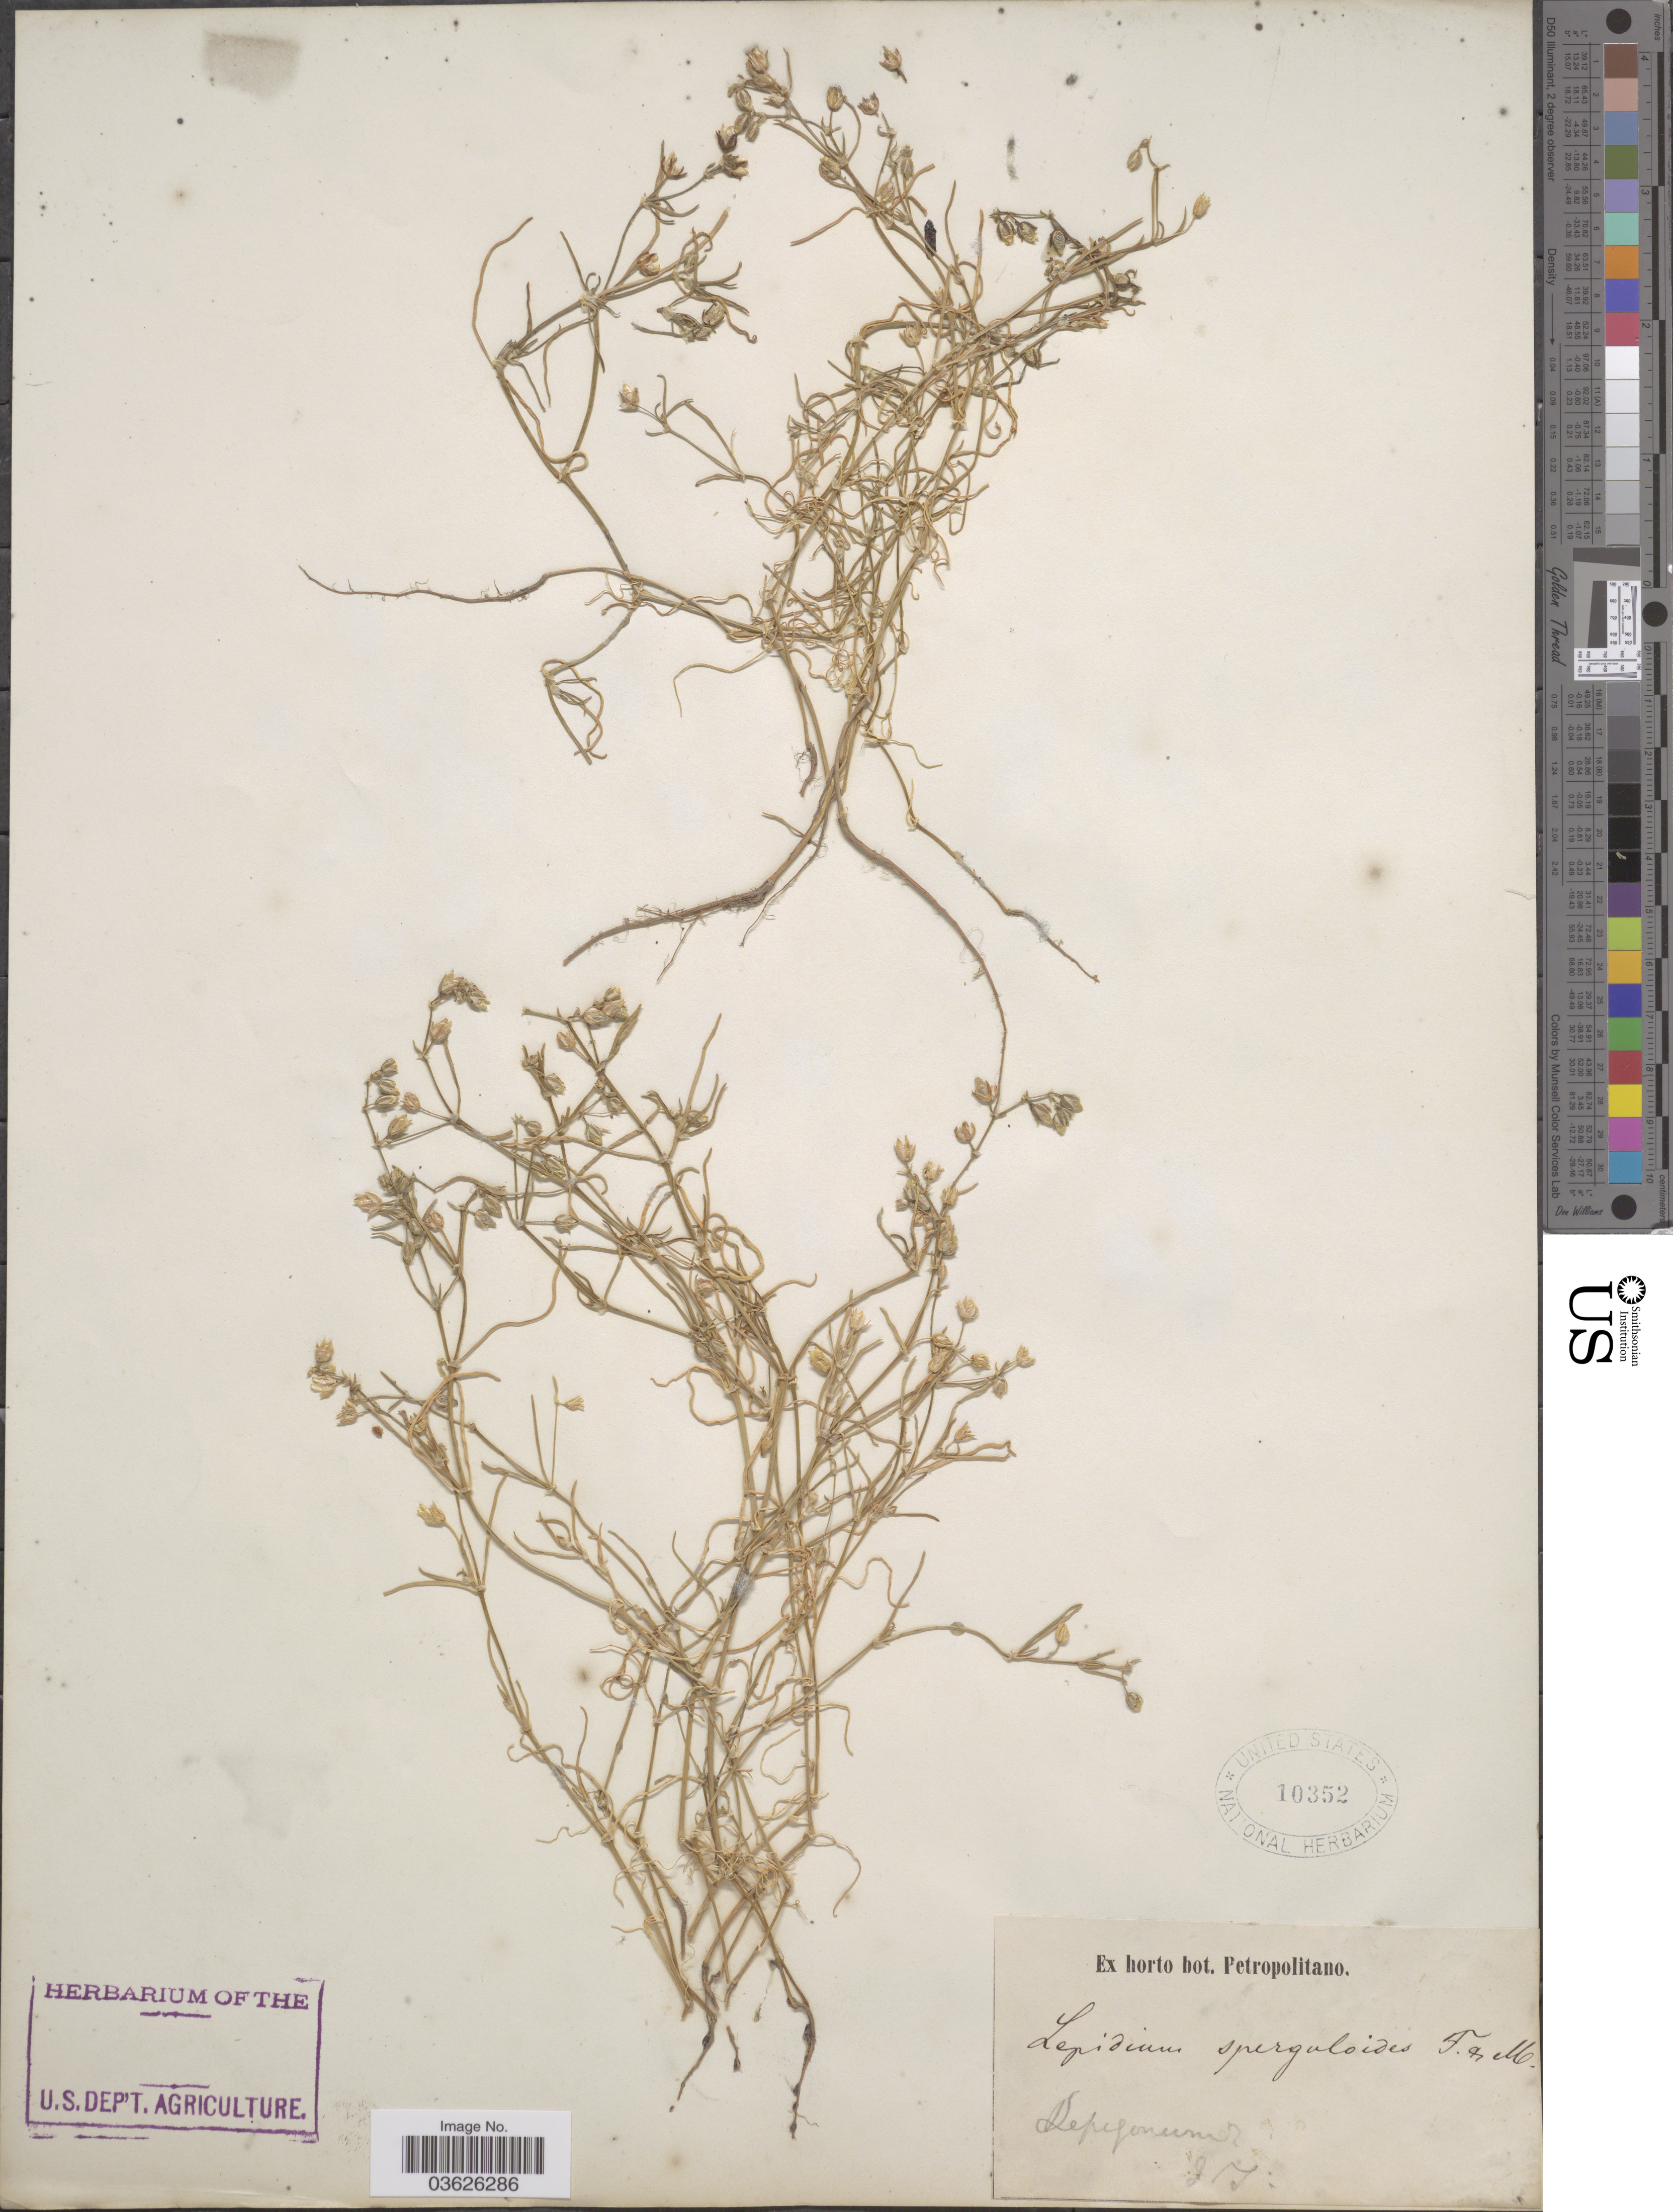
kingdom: Plantae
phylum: Tracheophyta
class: Magnoliopsida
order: Caryophyllales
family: Caryophyllaceae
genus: Spergularia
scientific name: Spergularia sperguloides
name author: (Lehm.) Heynh.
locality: Depegonuma. [interpreted]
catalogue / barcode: US 10352